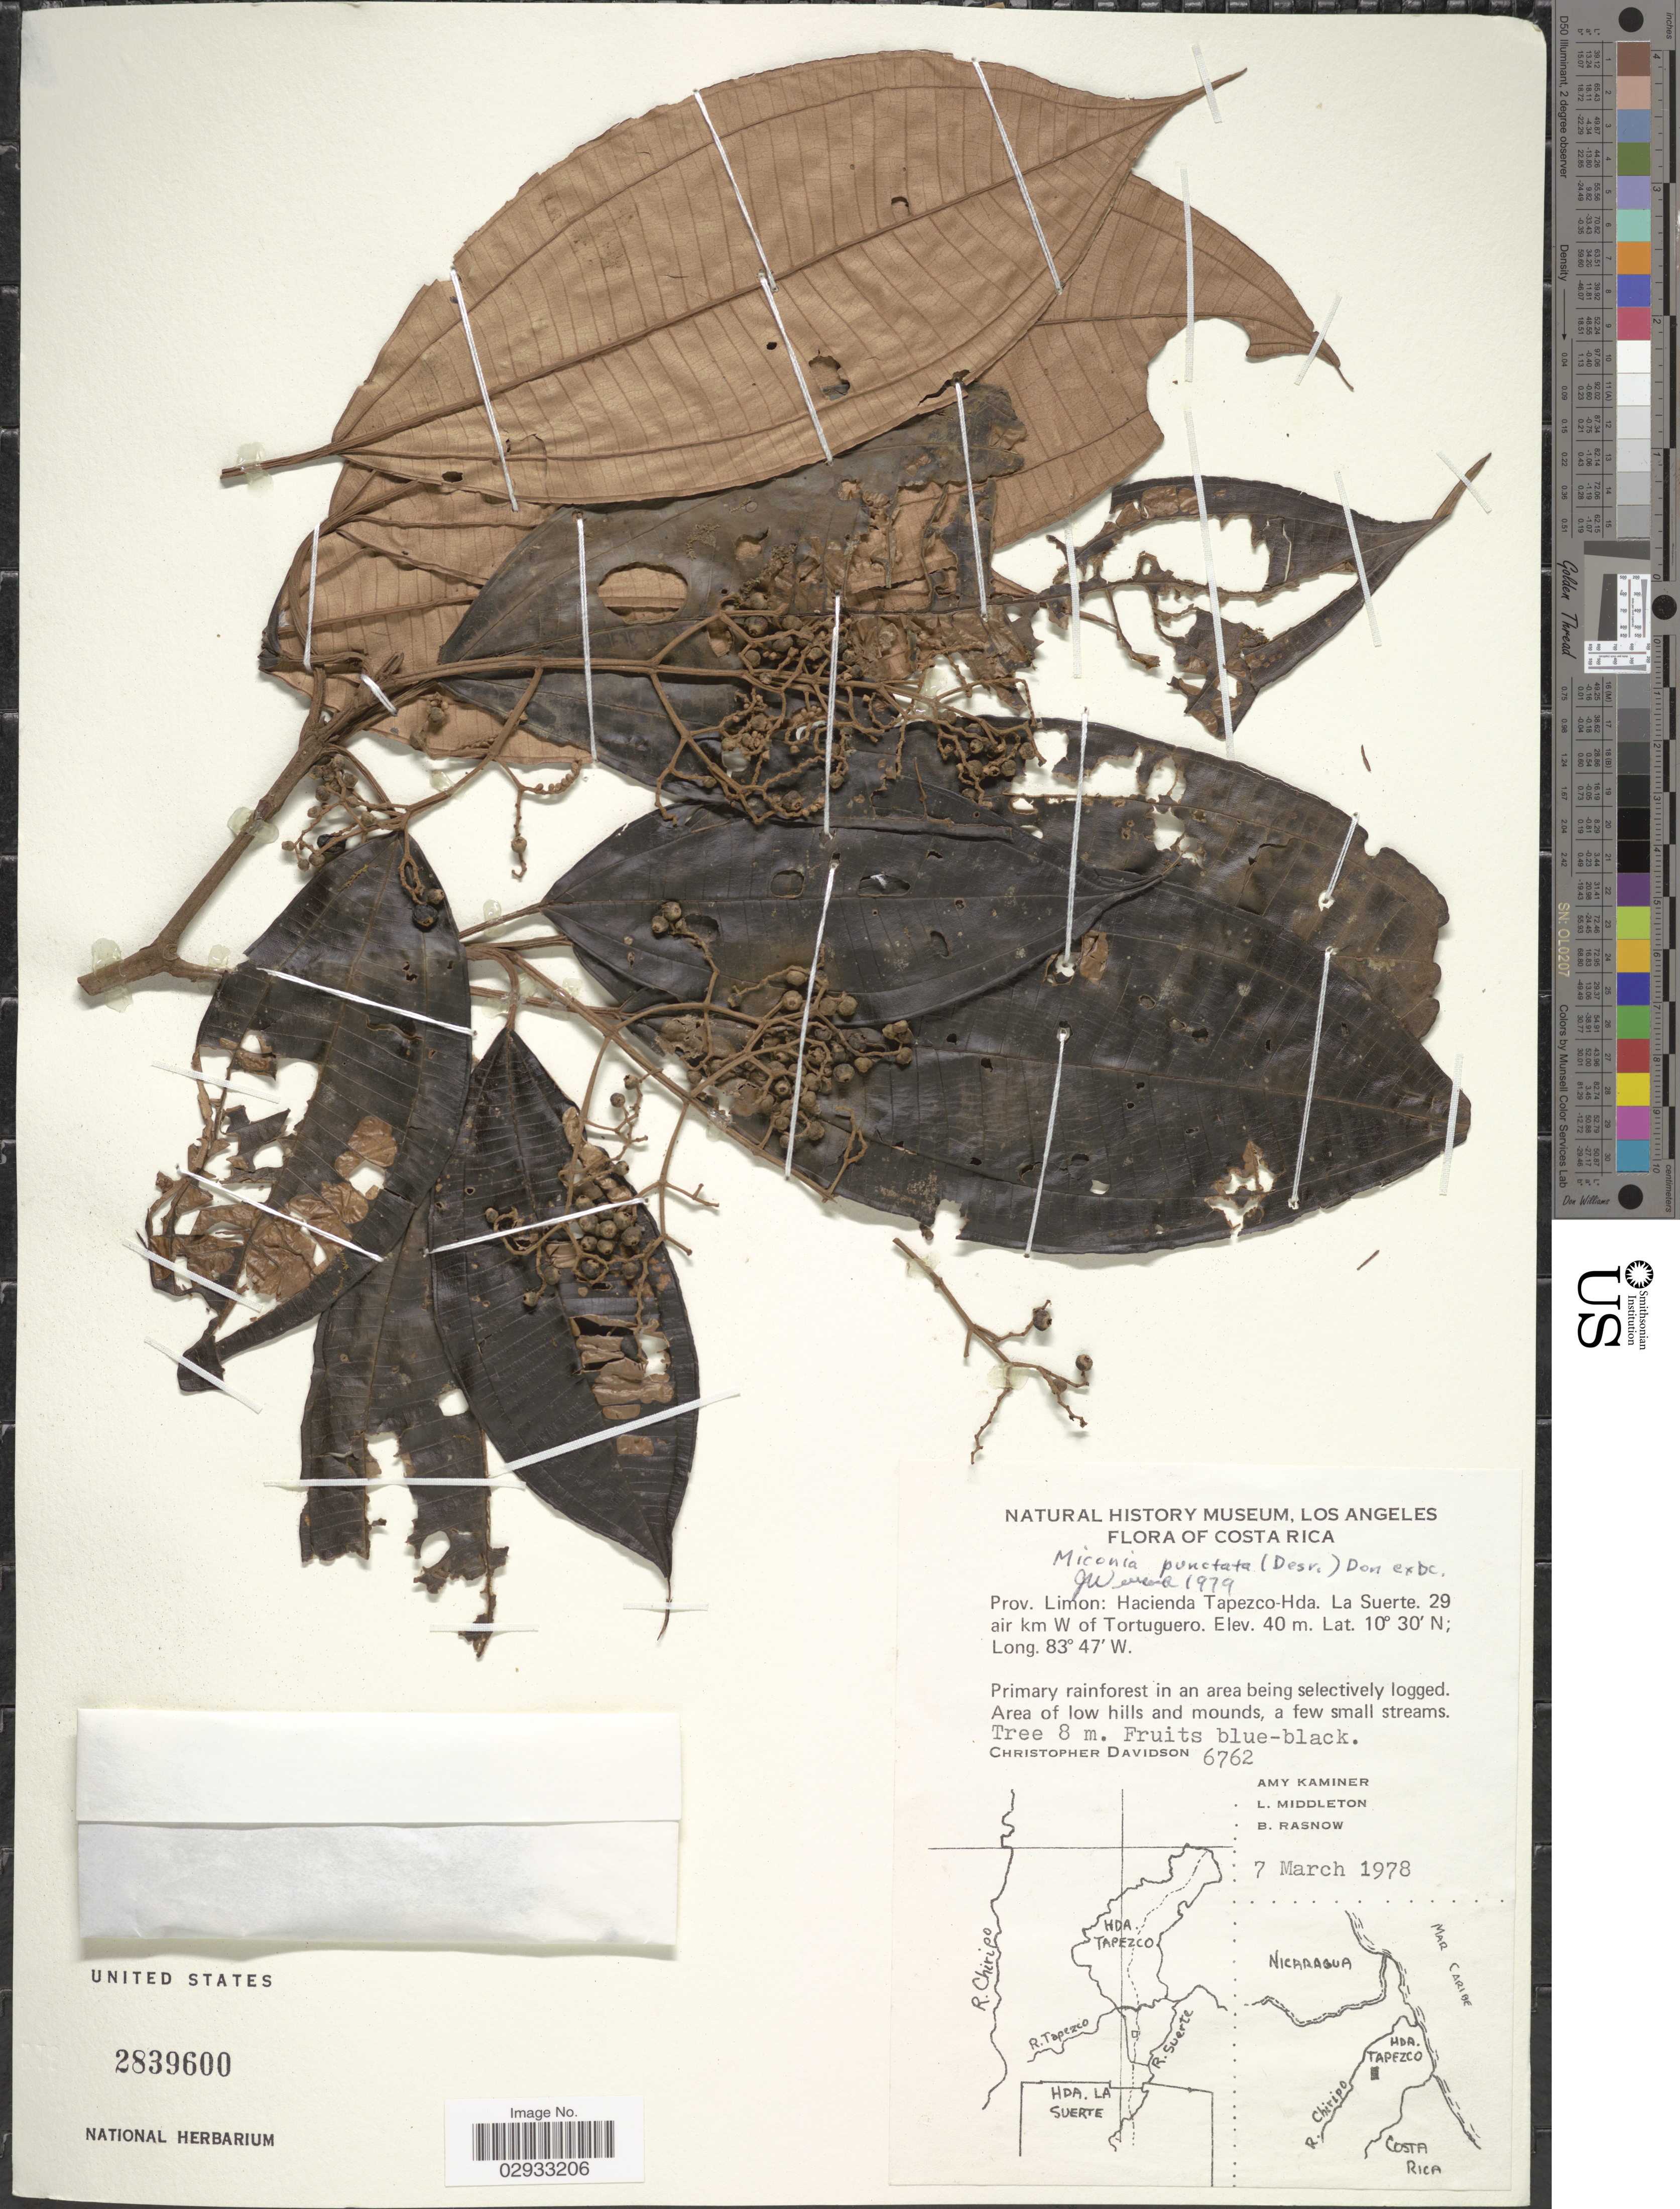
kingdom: Plantae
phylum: Tracheophyta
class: Magnoliopsida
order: Myrtales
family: Melastomataceae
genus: Miconia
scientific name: Miconia punctata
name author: (Desr.) D. Don ex DC.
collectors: C. Davidson, A. Kaminer, L. Middleton & B. Rasnow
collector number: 6762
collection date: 1978-03-07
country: Costa Rica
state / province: Limón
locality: Prov. Limon: Hacienda Tapezco-Hda. La Suerte, 29 air km W of Tortuguero.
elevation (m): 40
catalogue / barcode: US 2839600